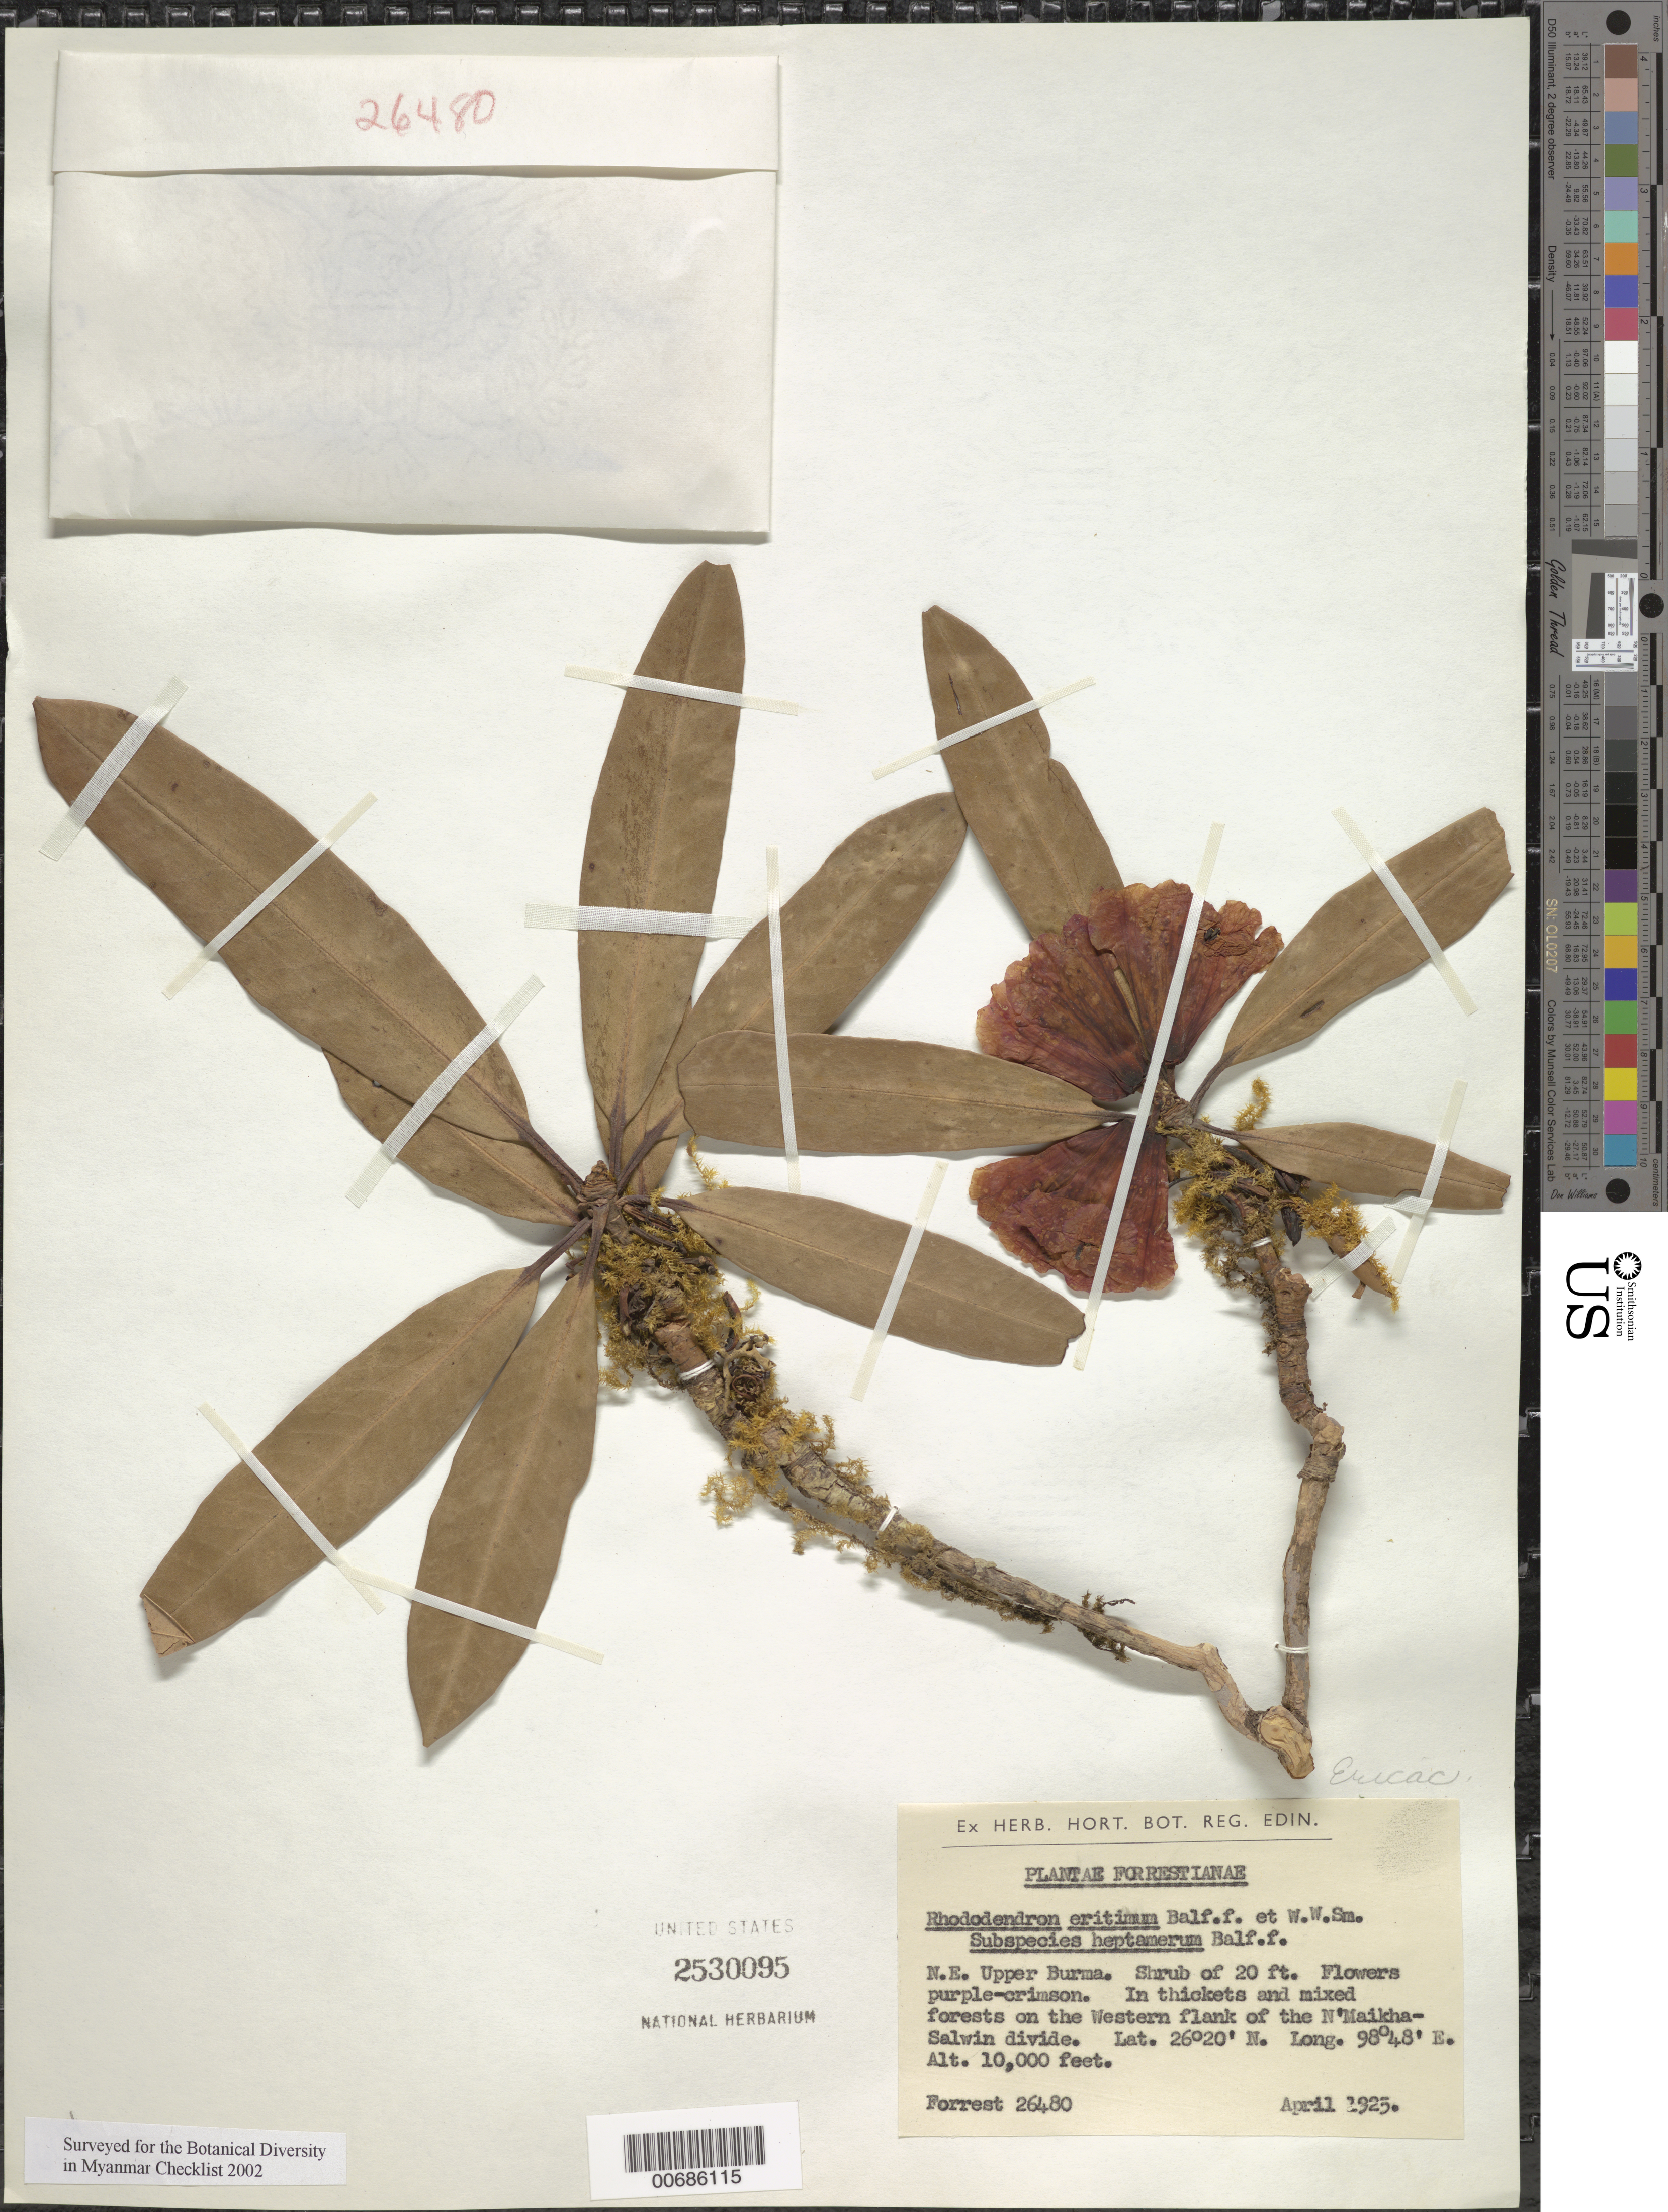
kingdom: Plantae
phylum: Tracheophyta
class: Magnoliopsida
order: Ericales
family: Ericaceae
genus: Rhododendron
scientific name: Rhododendron eritimum subsp. heptamerum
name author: Balf. f.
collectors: G. Forrest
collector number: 26480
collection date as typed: Apr 1925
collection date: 1925-04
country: Myanmar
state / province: Kachin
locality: N'Maikha-Salwin Divide, W flank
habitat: Thickets and mixed forests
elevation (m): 3048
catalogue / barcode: US 2530095